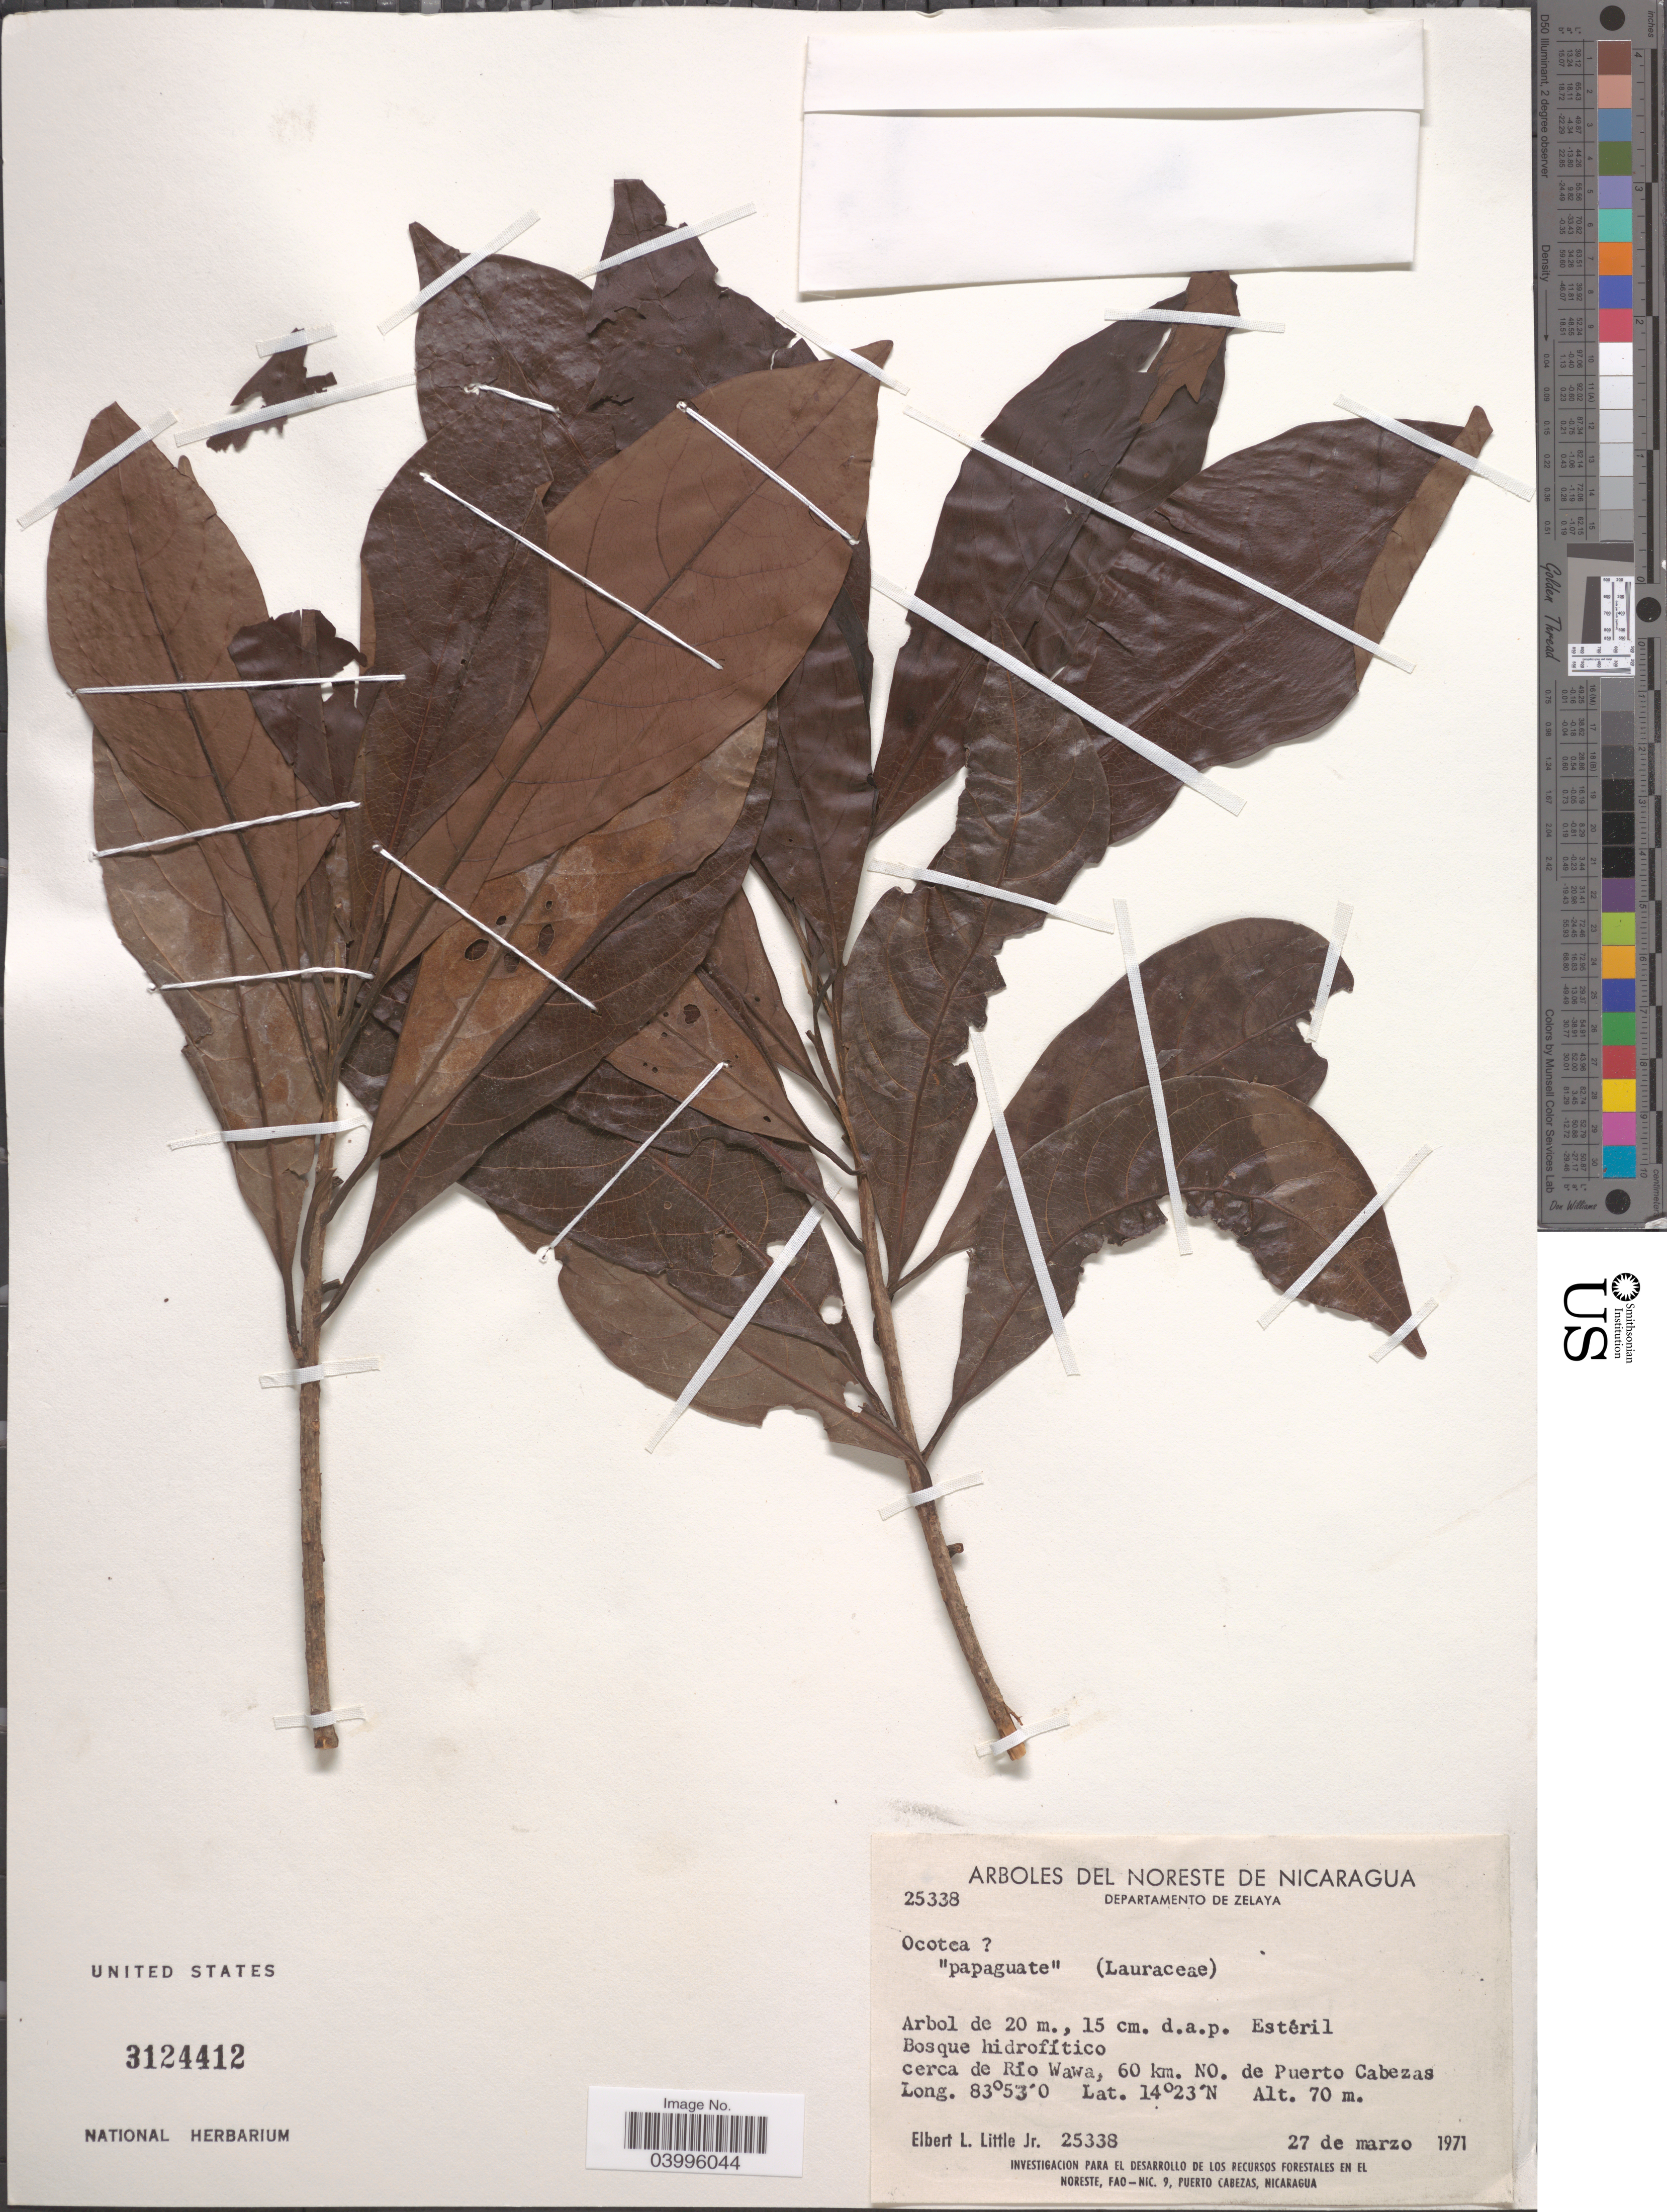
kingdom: Plantae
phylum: Tracheophyta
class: Magnoliopsida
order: Laurales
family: Lauraceae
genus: Ocotea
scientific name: Ocotea sp.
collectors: E. L. Little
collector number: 25338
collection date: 1971-03-27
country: Nicaragua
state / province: Atlántico Norte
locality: Departamento de Zelaya. Cerca de Río Wawa, 60 km. NO. de Puerto Cabezas.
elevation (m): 70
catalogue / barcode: US 3124412